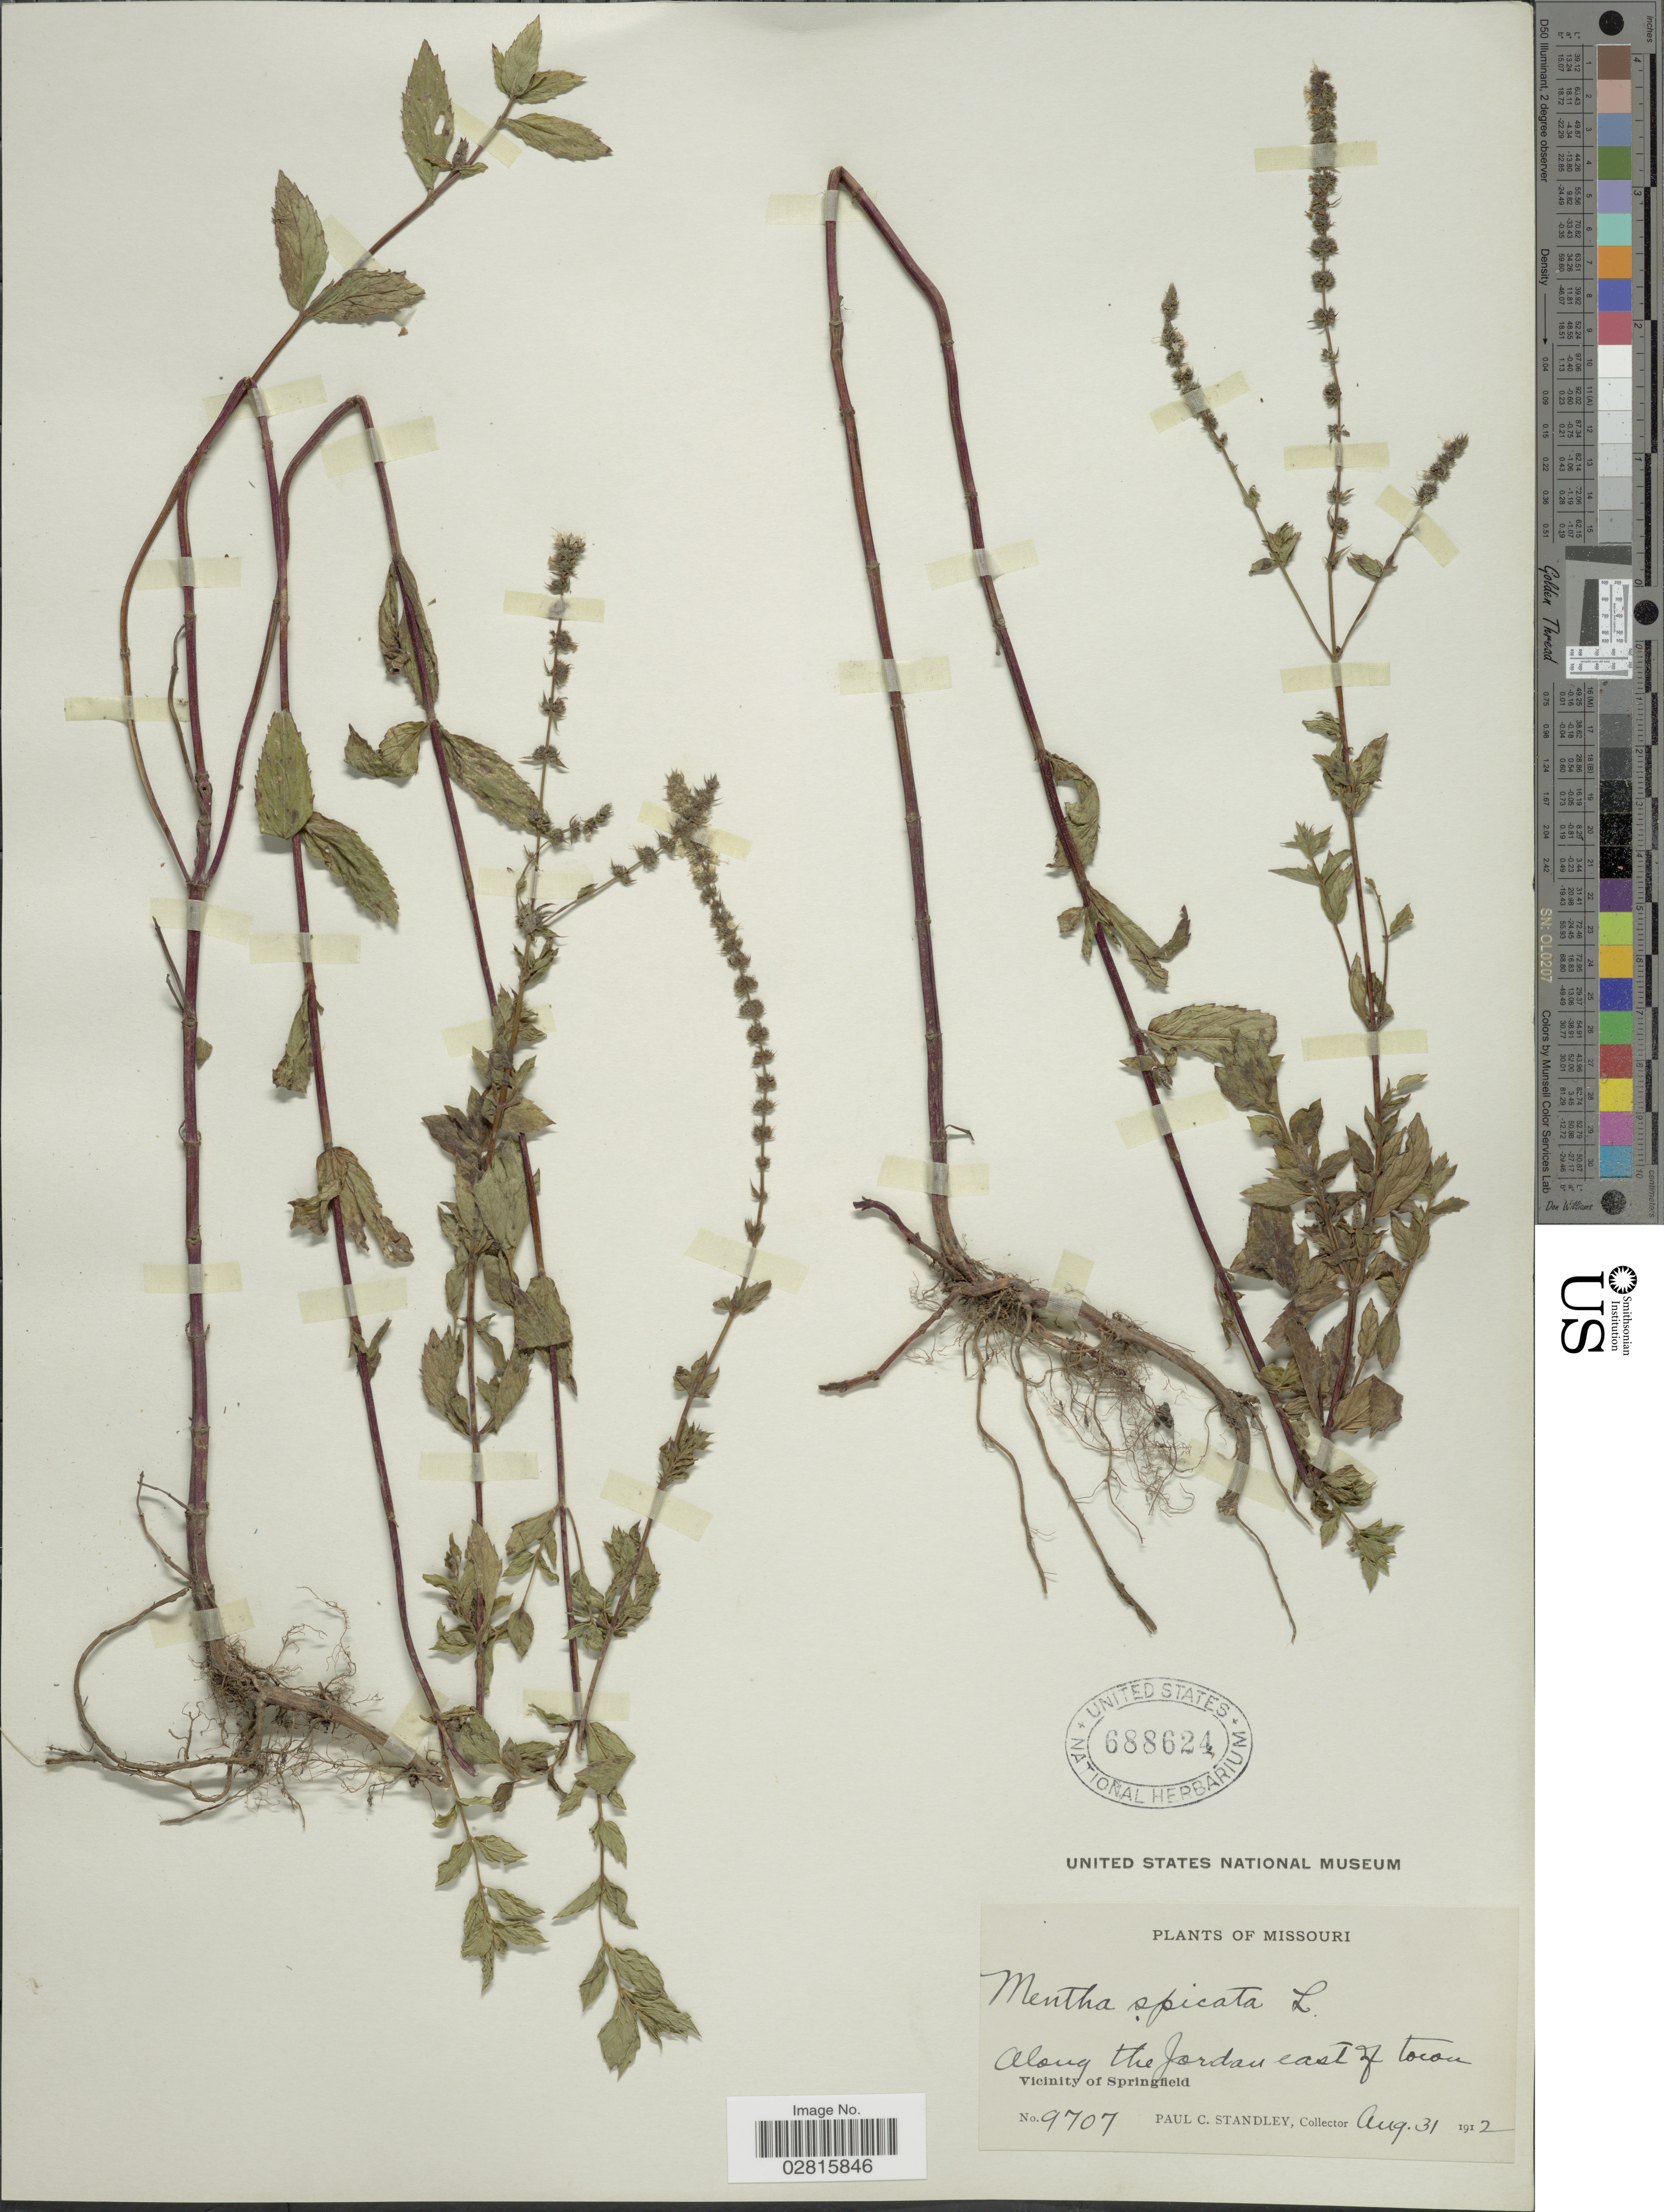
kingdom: Plantae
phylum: Tracheophyta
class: Magnoliopsida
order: Lamiales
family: Lamiaceae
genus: Mentha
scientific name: Mentha spicata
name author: L.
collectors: P. C. Standley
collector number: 9707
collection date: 1912-08-31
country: United States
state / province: Missouri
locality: Along the Jordan east of town. Vicinity of Springfield.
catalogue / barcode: US 688624